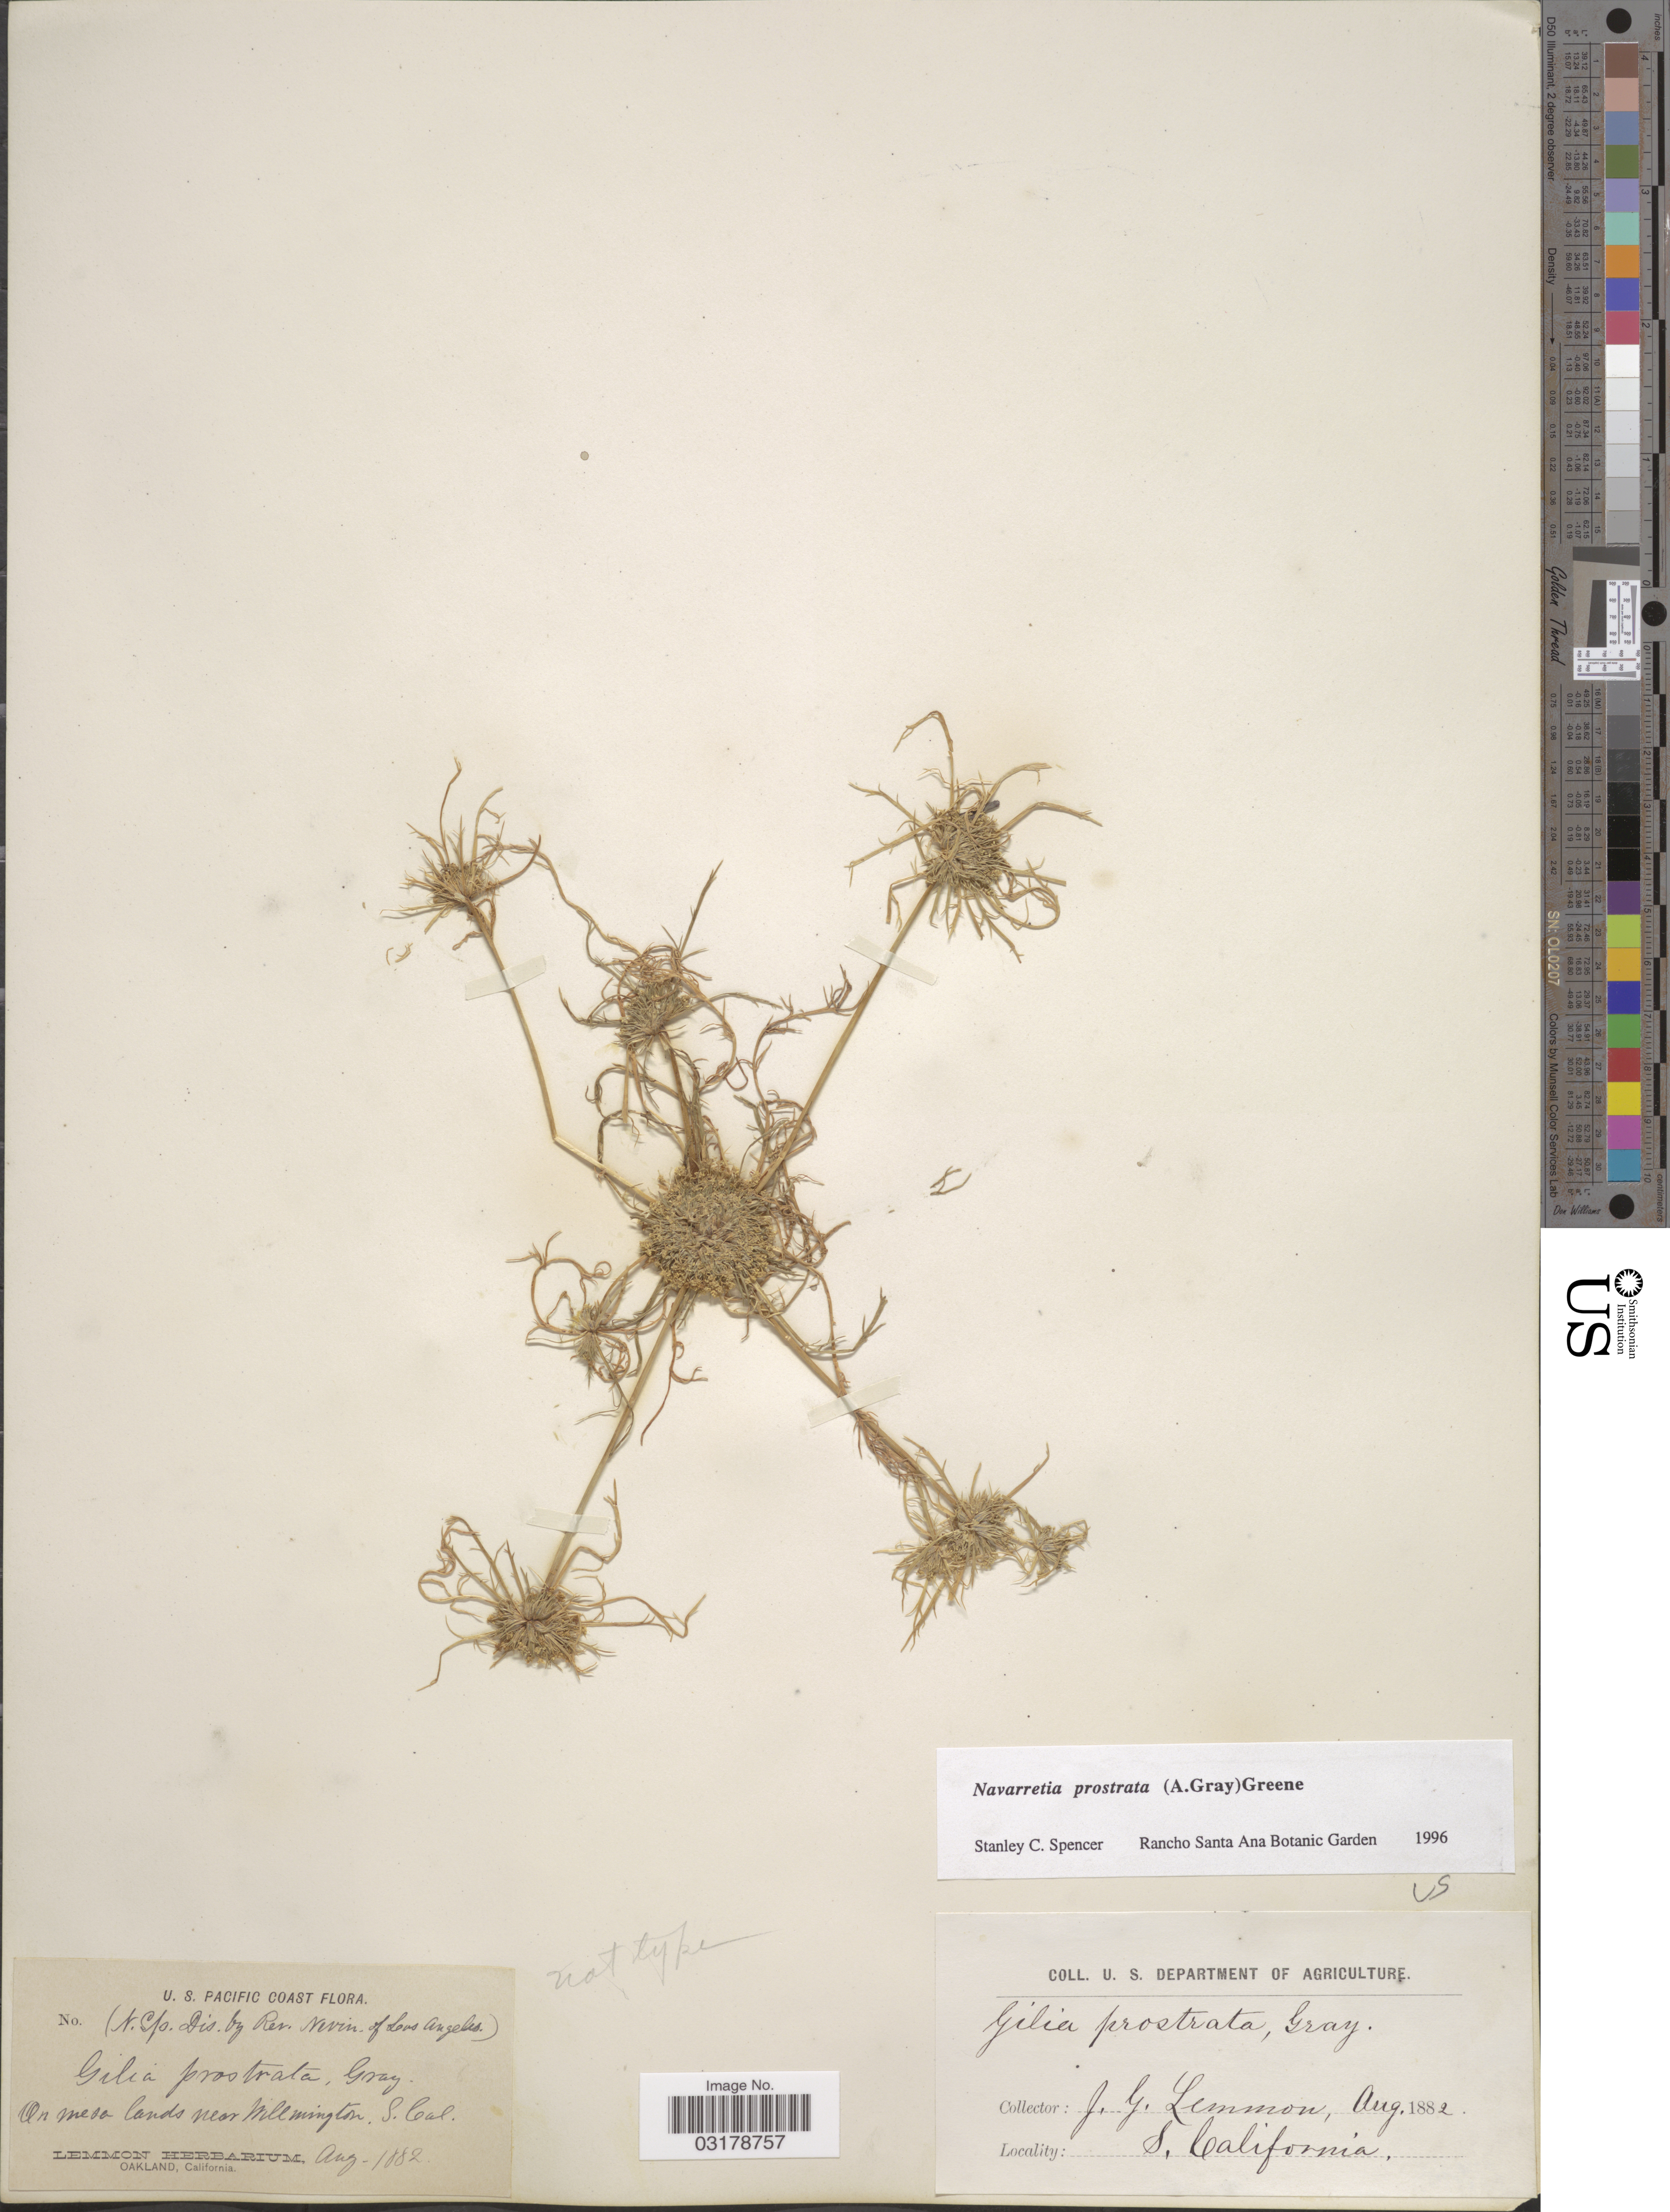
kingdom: Plantae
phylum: Tracheophyta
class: Magnoliopsida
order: Ericales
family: Polemoniaceae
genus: Navarretia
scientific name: Navarretia prostrata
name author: (A. Gray) S.W. Greene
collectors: J. Lemmon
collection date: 1882-08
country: United States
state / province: California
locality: U.S. Pacific Coast. On mesa lands near Willmington. S. Cal.